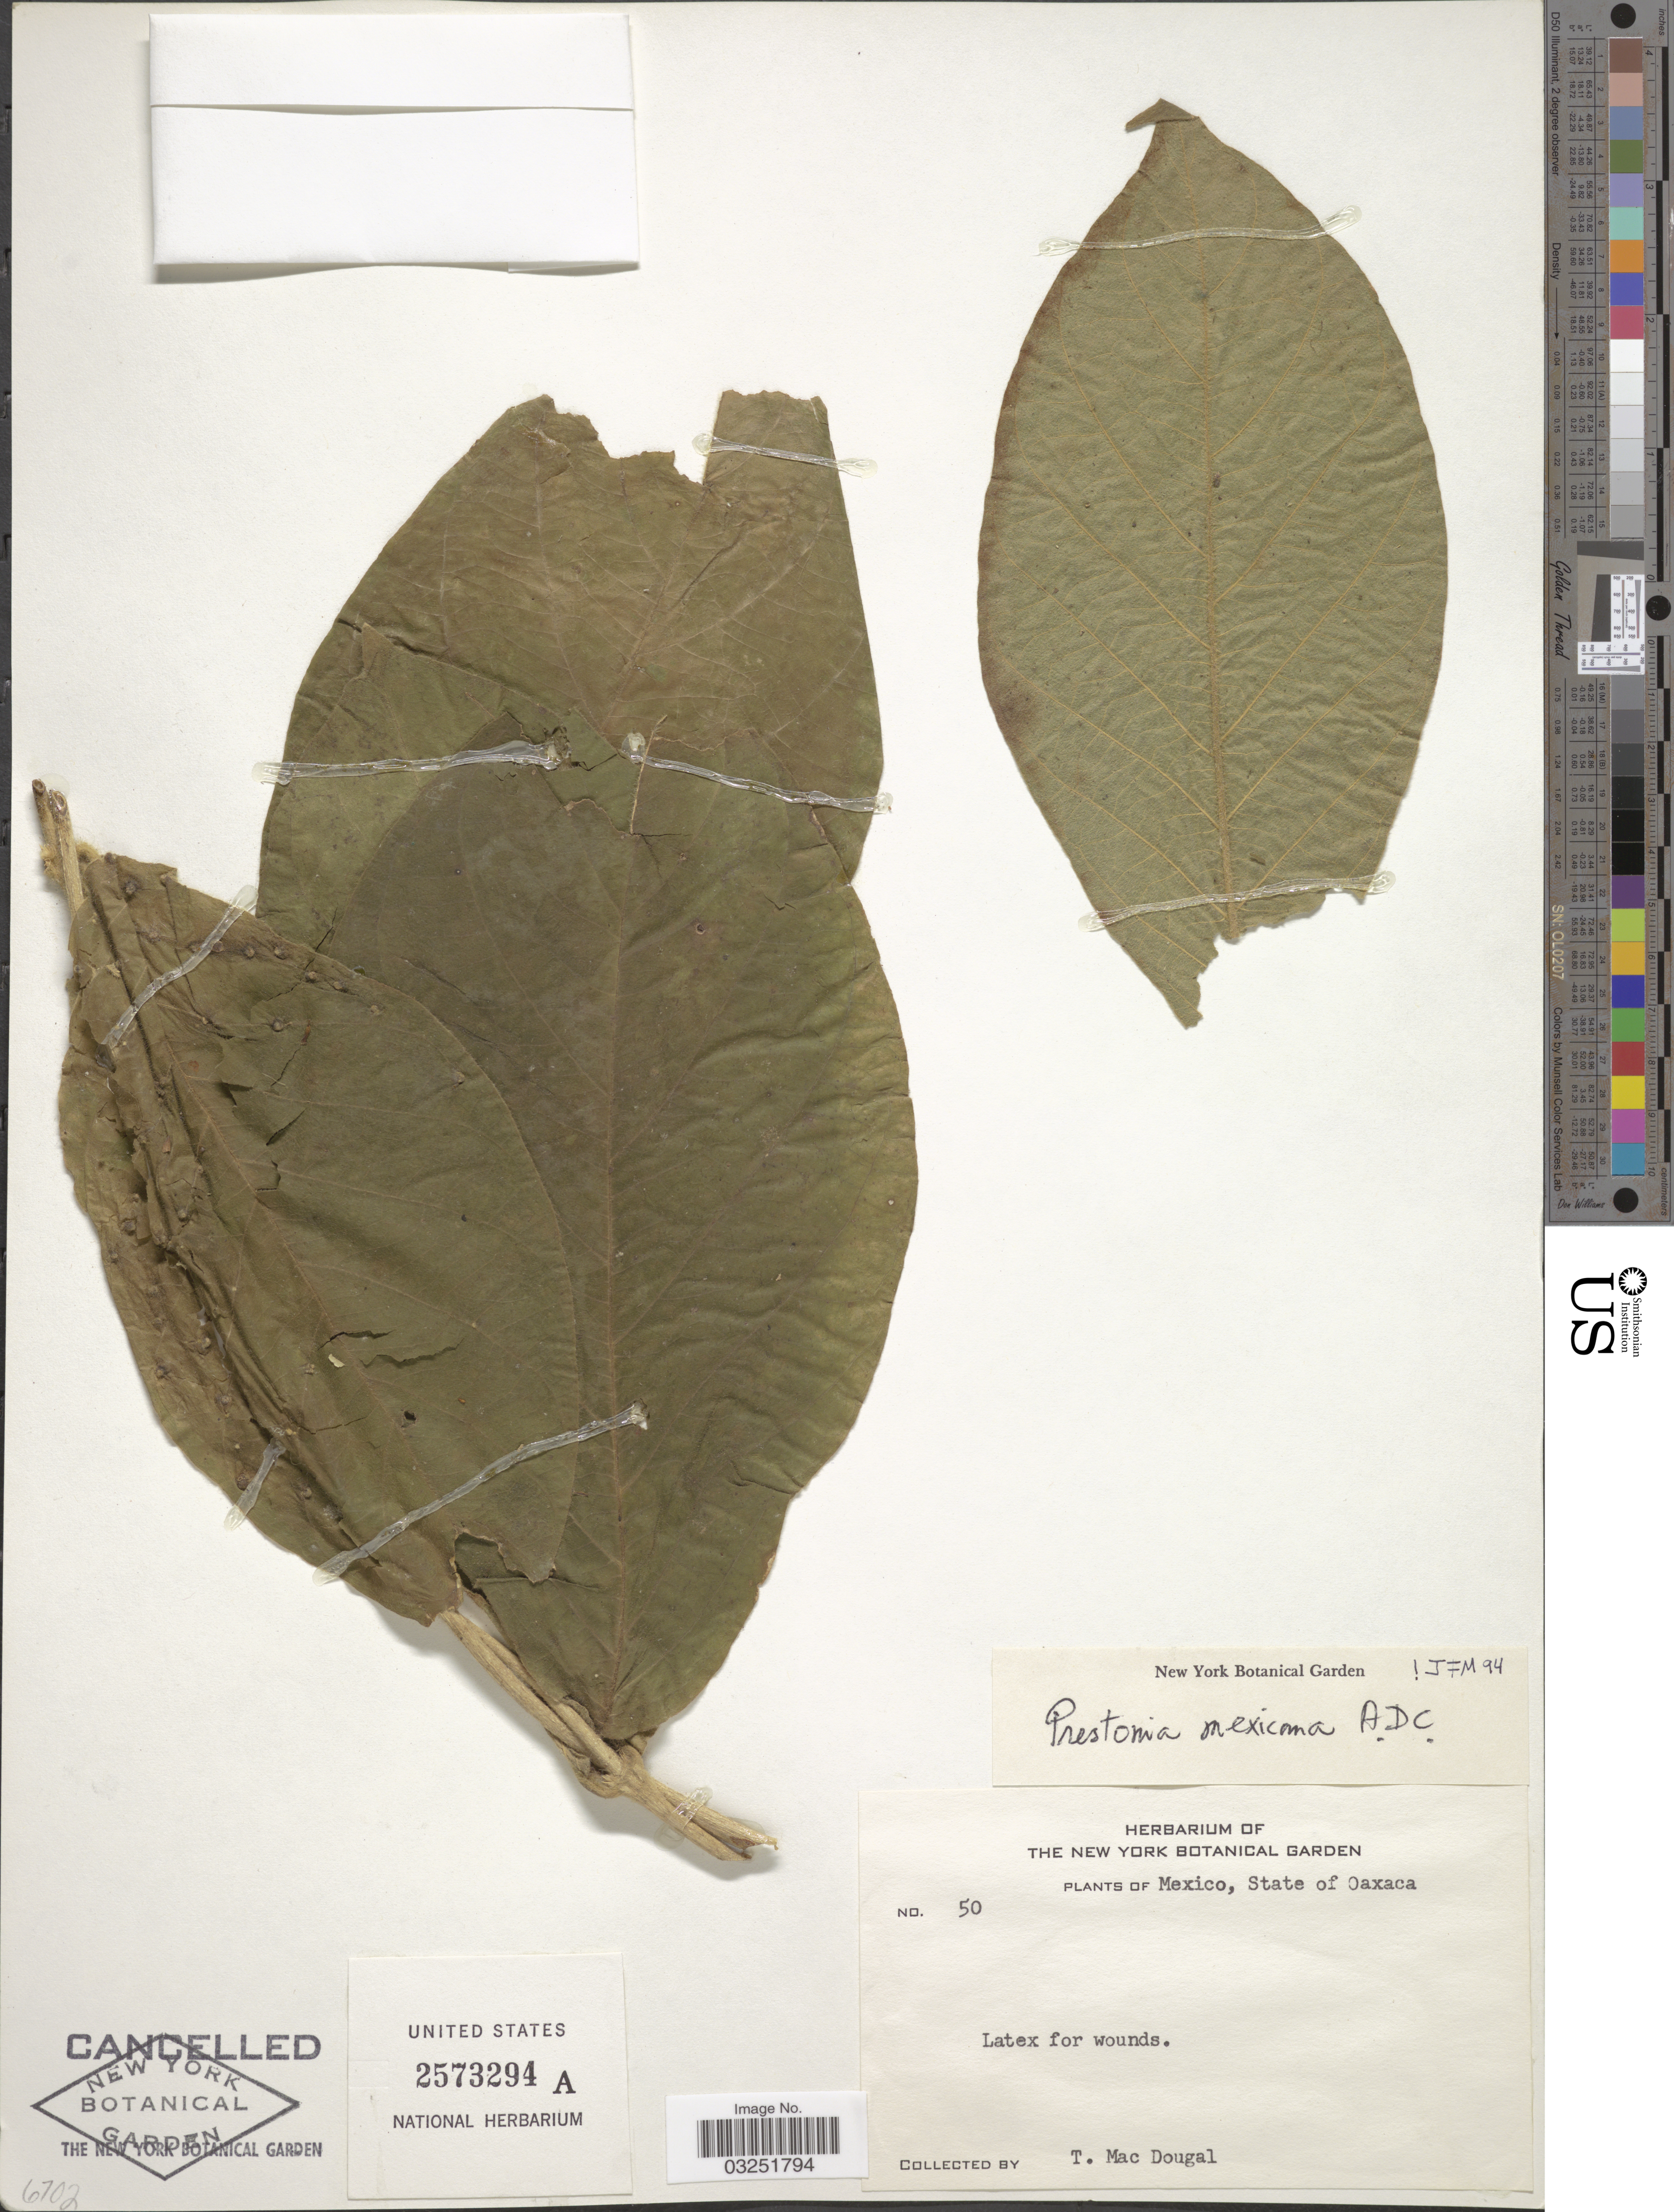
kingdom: Plantae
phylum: Tracheophyta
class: Magnoliopsida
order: Gentianales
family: Apocynaceae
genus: Prestonia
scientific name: Prestonia mexicana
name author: DC.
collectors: T. MacDougal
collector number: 50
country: Mexico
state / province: Oaxaca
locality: State of Oaxaca.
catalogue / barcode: US 2573294A